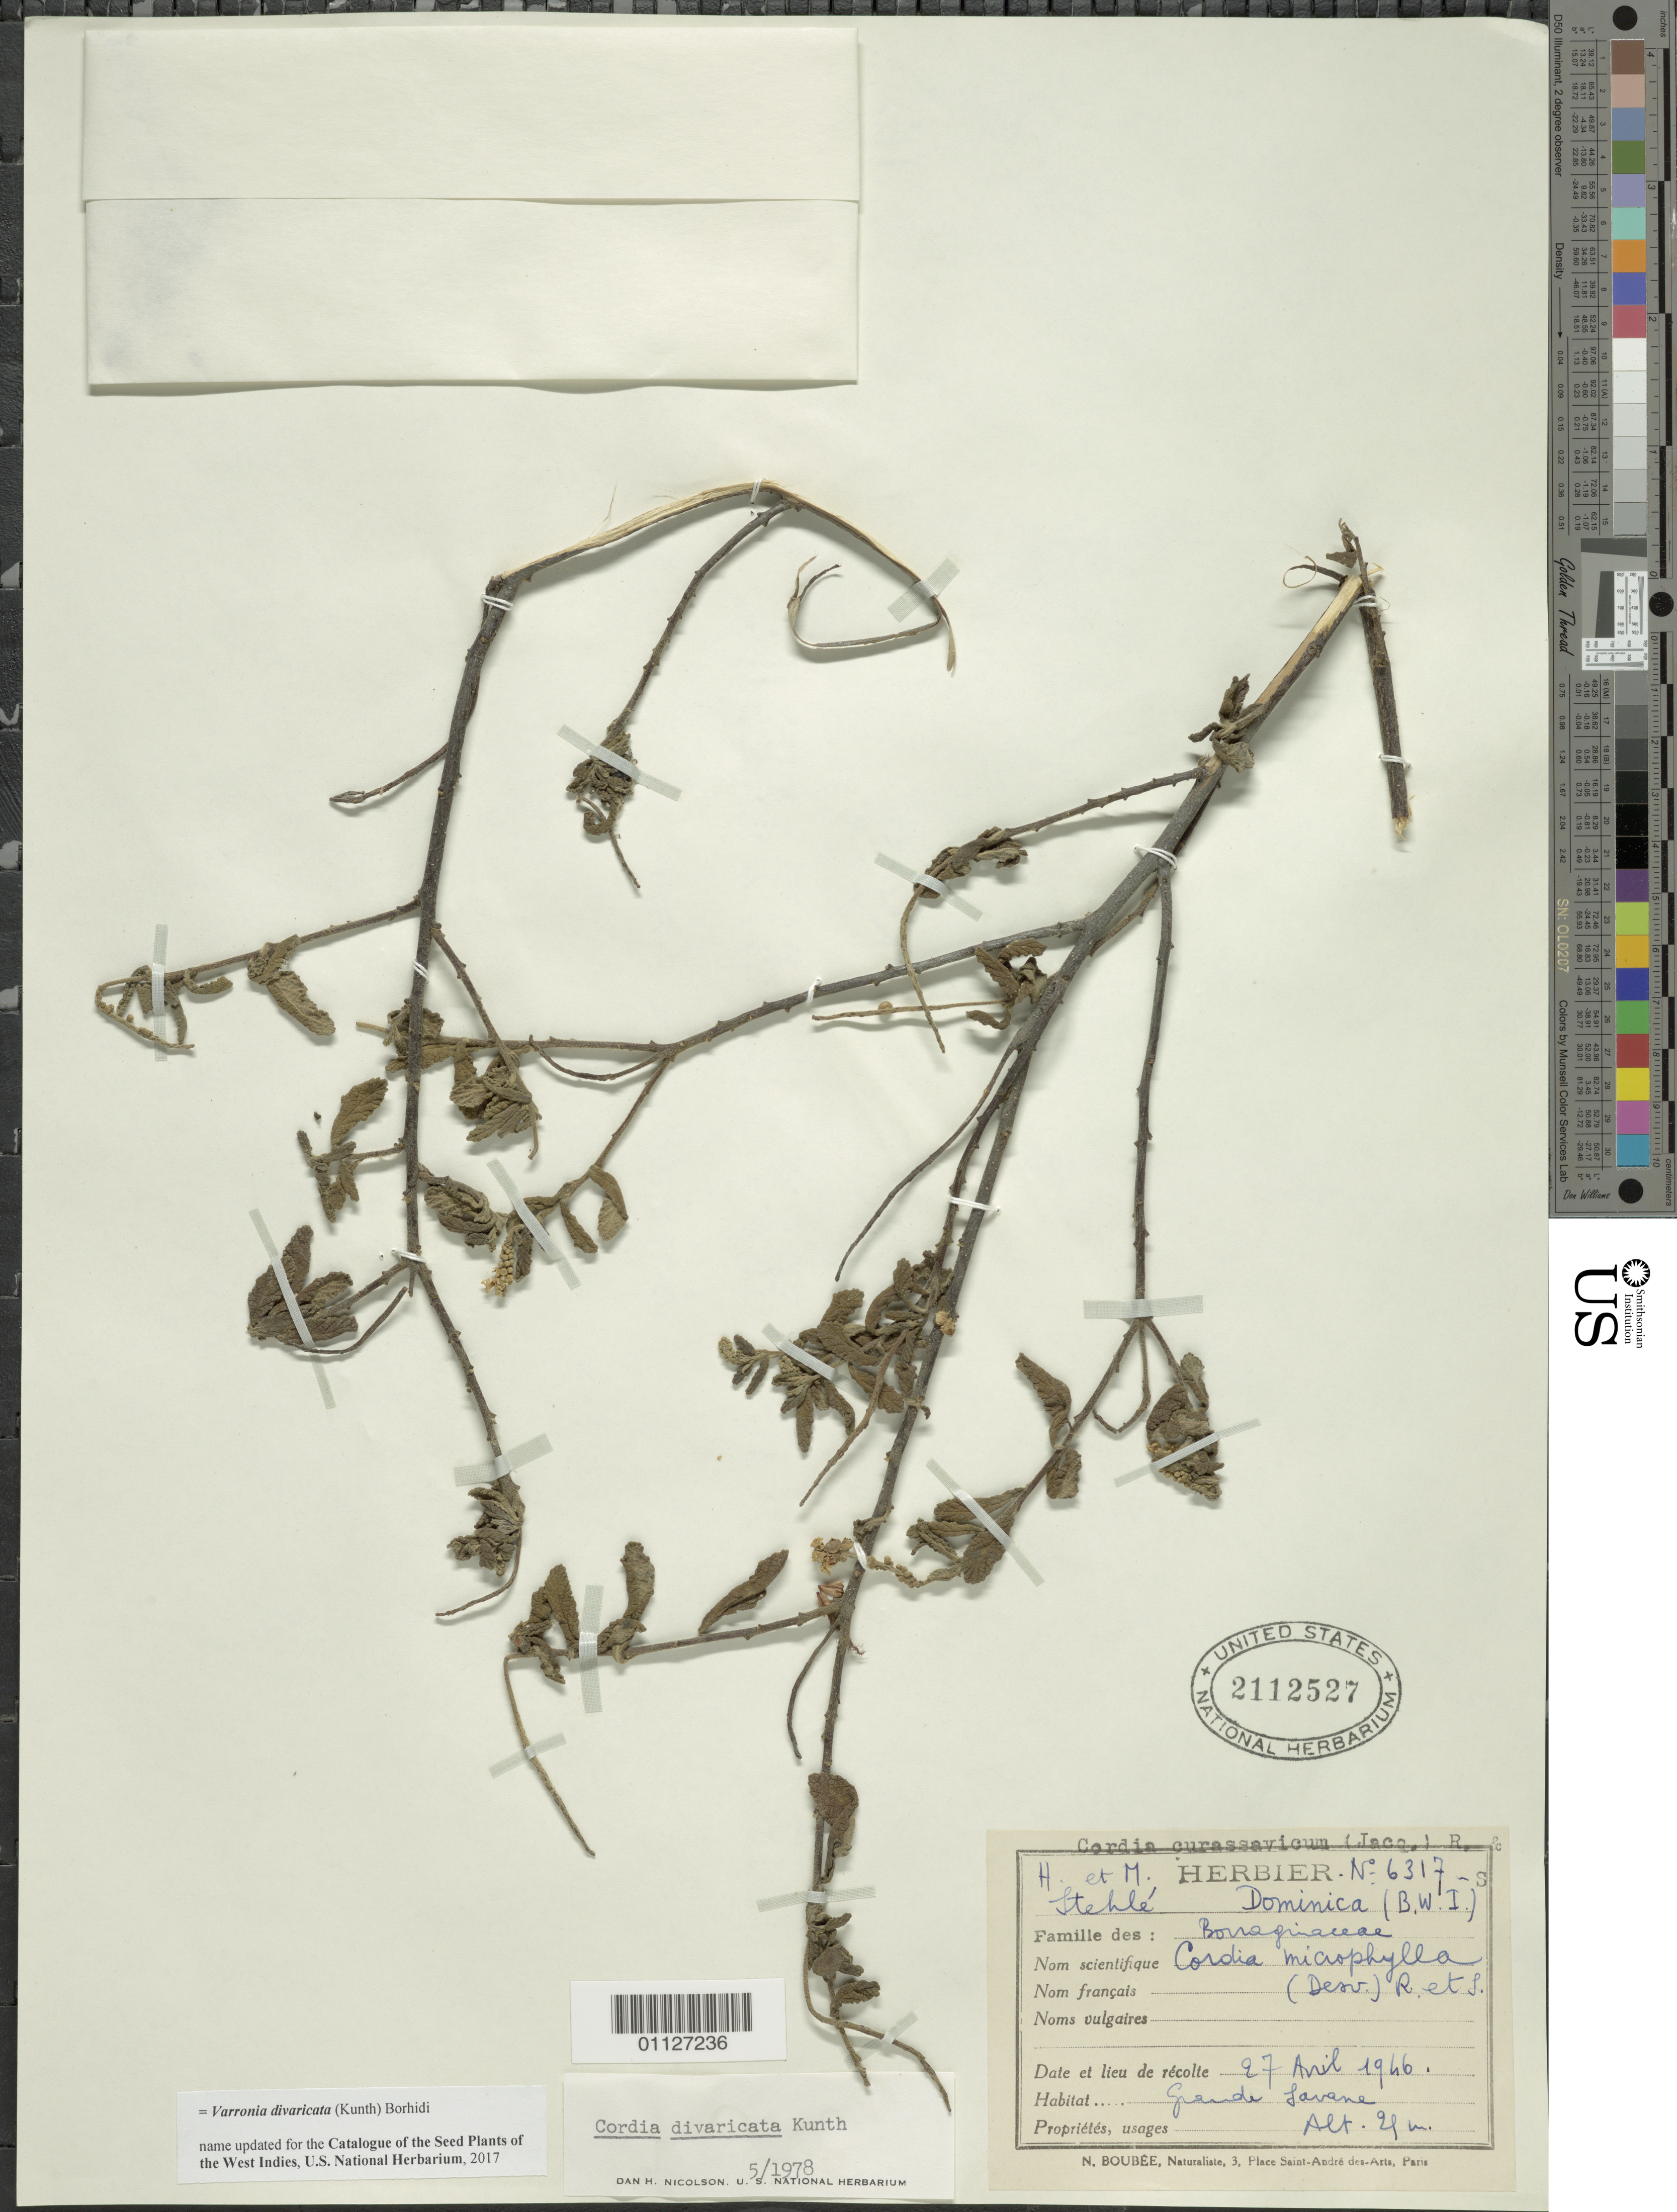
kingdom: Plantae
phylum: Tracheophyta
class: Magnoliopsida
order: Boraginales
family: Cordiaceae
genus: Varronia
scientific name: Varronia divaricata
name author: (Kunth) Borhidi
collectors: H. Stehlé & M. Stehlé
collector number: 6317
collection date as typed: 27 Apr 1946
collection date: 1946-04-27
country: Dominica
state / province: St. Joseph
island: Dominica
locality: Grande Savane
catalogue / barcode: US 2112527